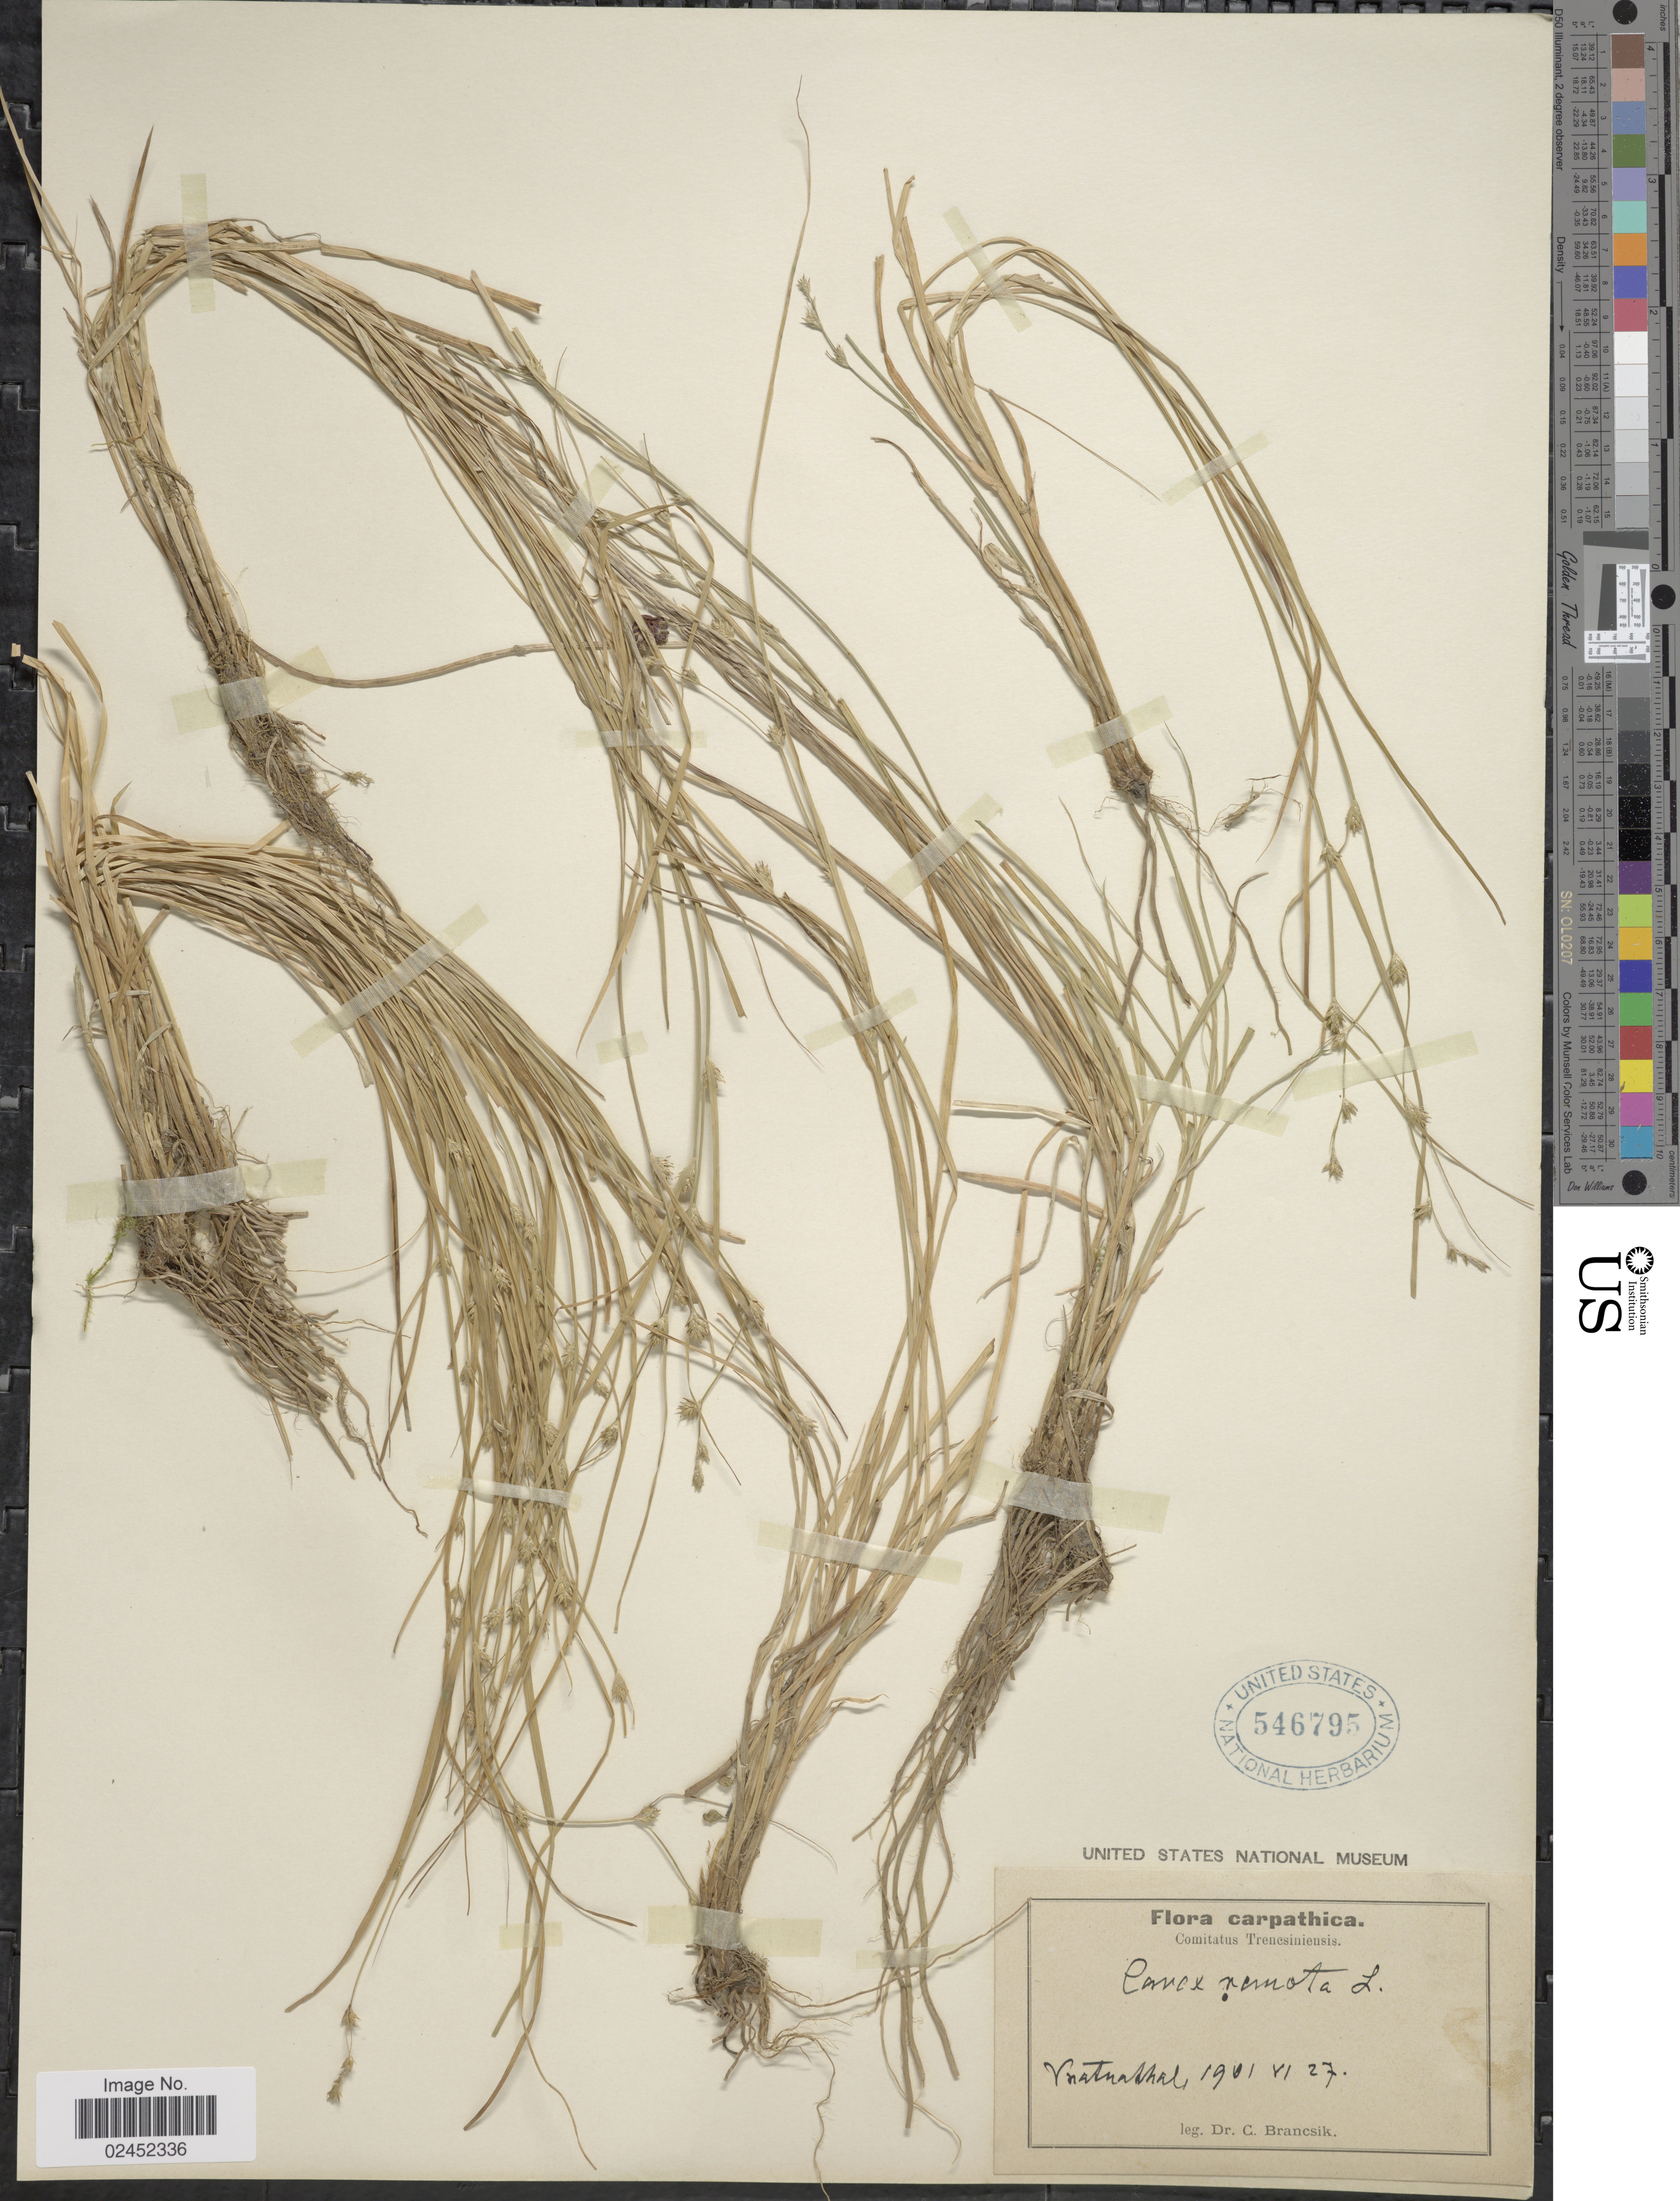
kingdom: Plantae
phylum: Tracheophyta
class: Liliopsida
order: Poales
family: Cyperaceae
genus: Carex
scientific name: Carex remota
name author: L.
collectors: C. Brancsik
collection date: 1901-06-27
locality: Carpathica, V [illegible text]thal [interpreted] Comitatus Trencsinieusis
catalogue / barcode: US 546795